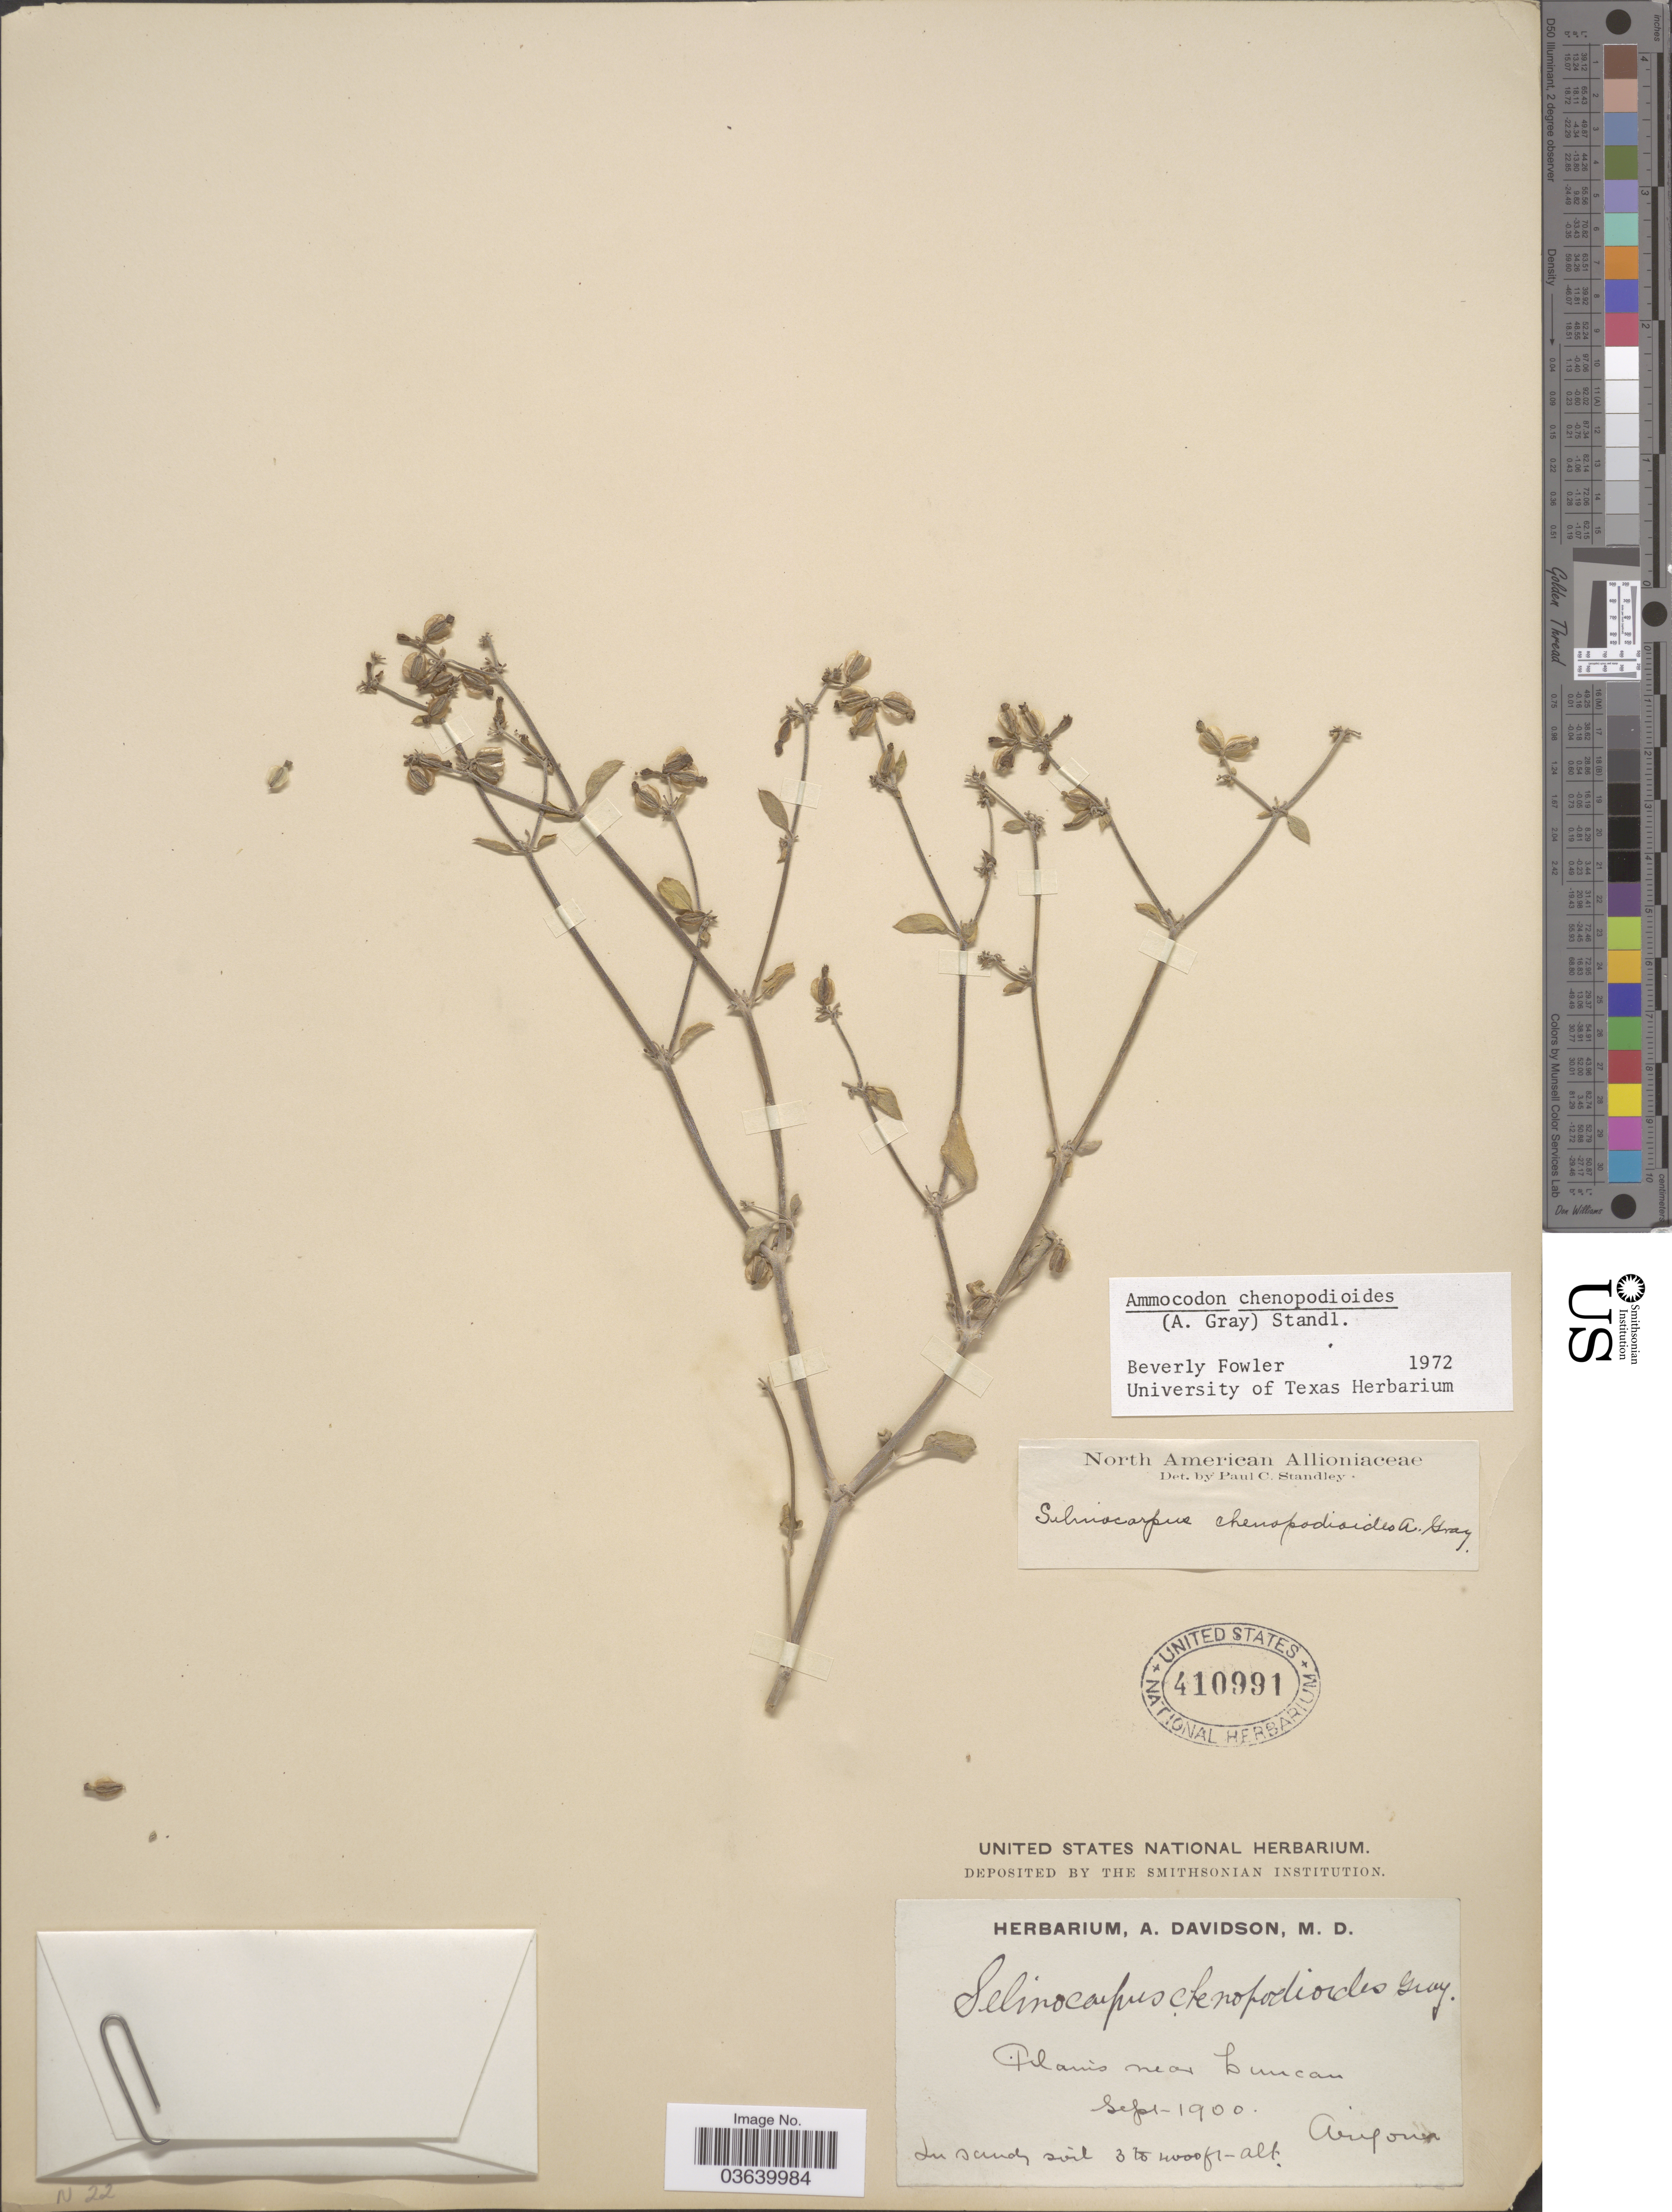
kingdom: Plantae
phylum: Tracheophyta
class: Magnoliopsida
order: Caryophyllales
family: Nyctaginaceae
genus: Acleisanthes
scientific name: Acleisanthes chenopodioides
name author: (A. Gray) R.A. Levin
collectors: ex herb. A. Davidson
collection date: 1900-09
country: United States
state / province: Arizona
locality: Plains near Duncan.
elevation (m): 914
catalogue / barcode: US 410991